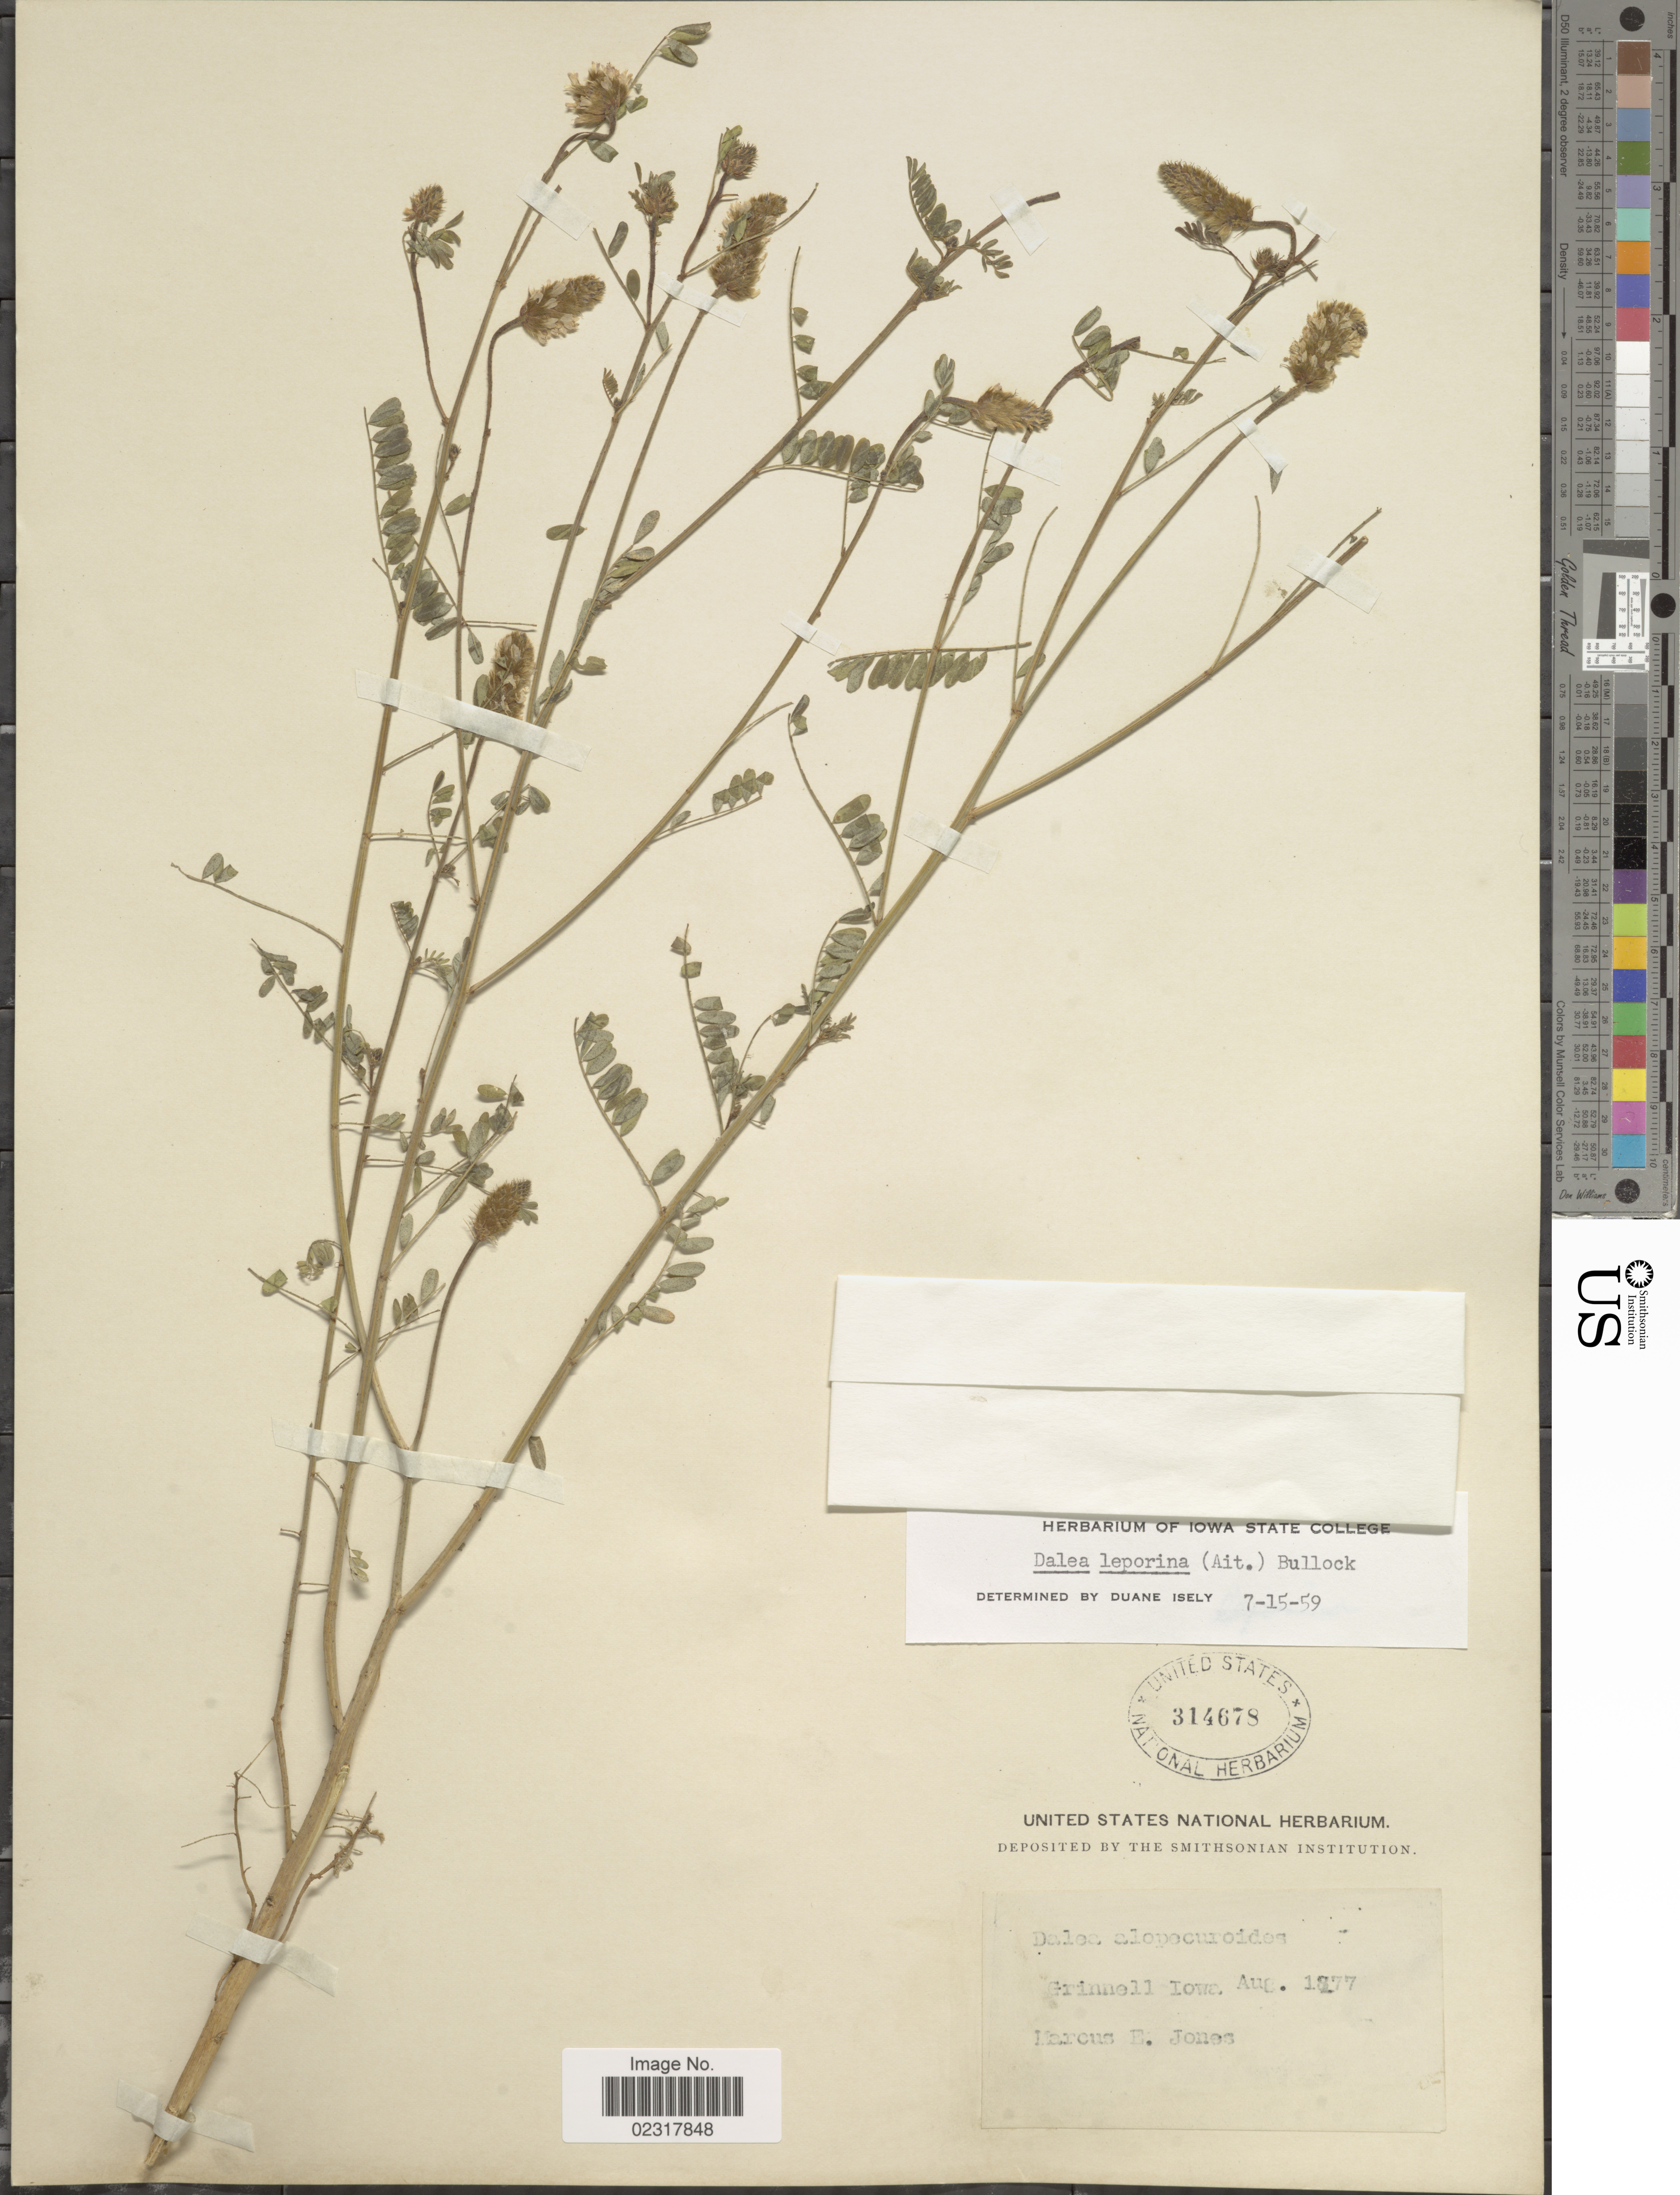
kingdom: Plantae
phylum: Tracheophyta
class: Magnoliopsida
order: Fabales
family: Fabaceae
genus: Dalea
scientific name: Dalea leporina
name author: (Aiton) Bullock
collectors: M. E. Jones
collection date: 1977-08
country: United States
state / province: Iowa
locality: Grinnell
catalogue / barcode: US 314678